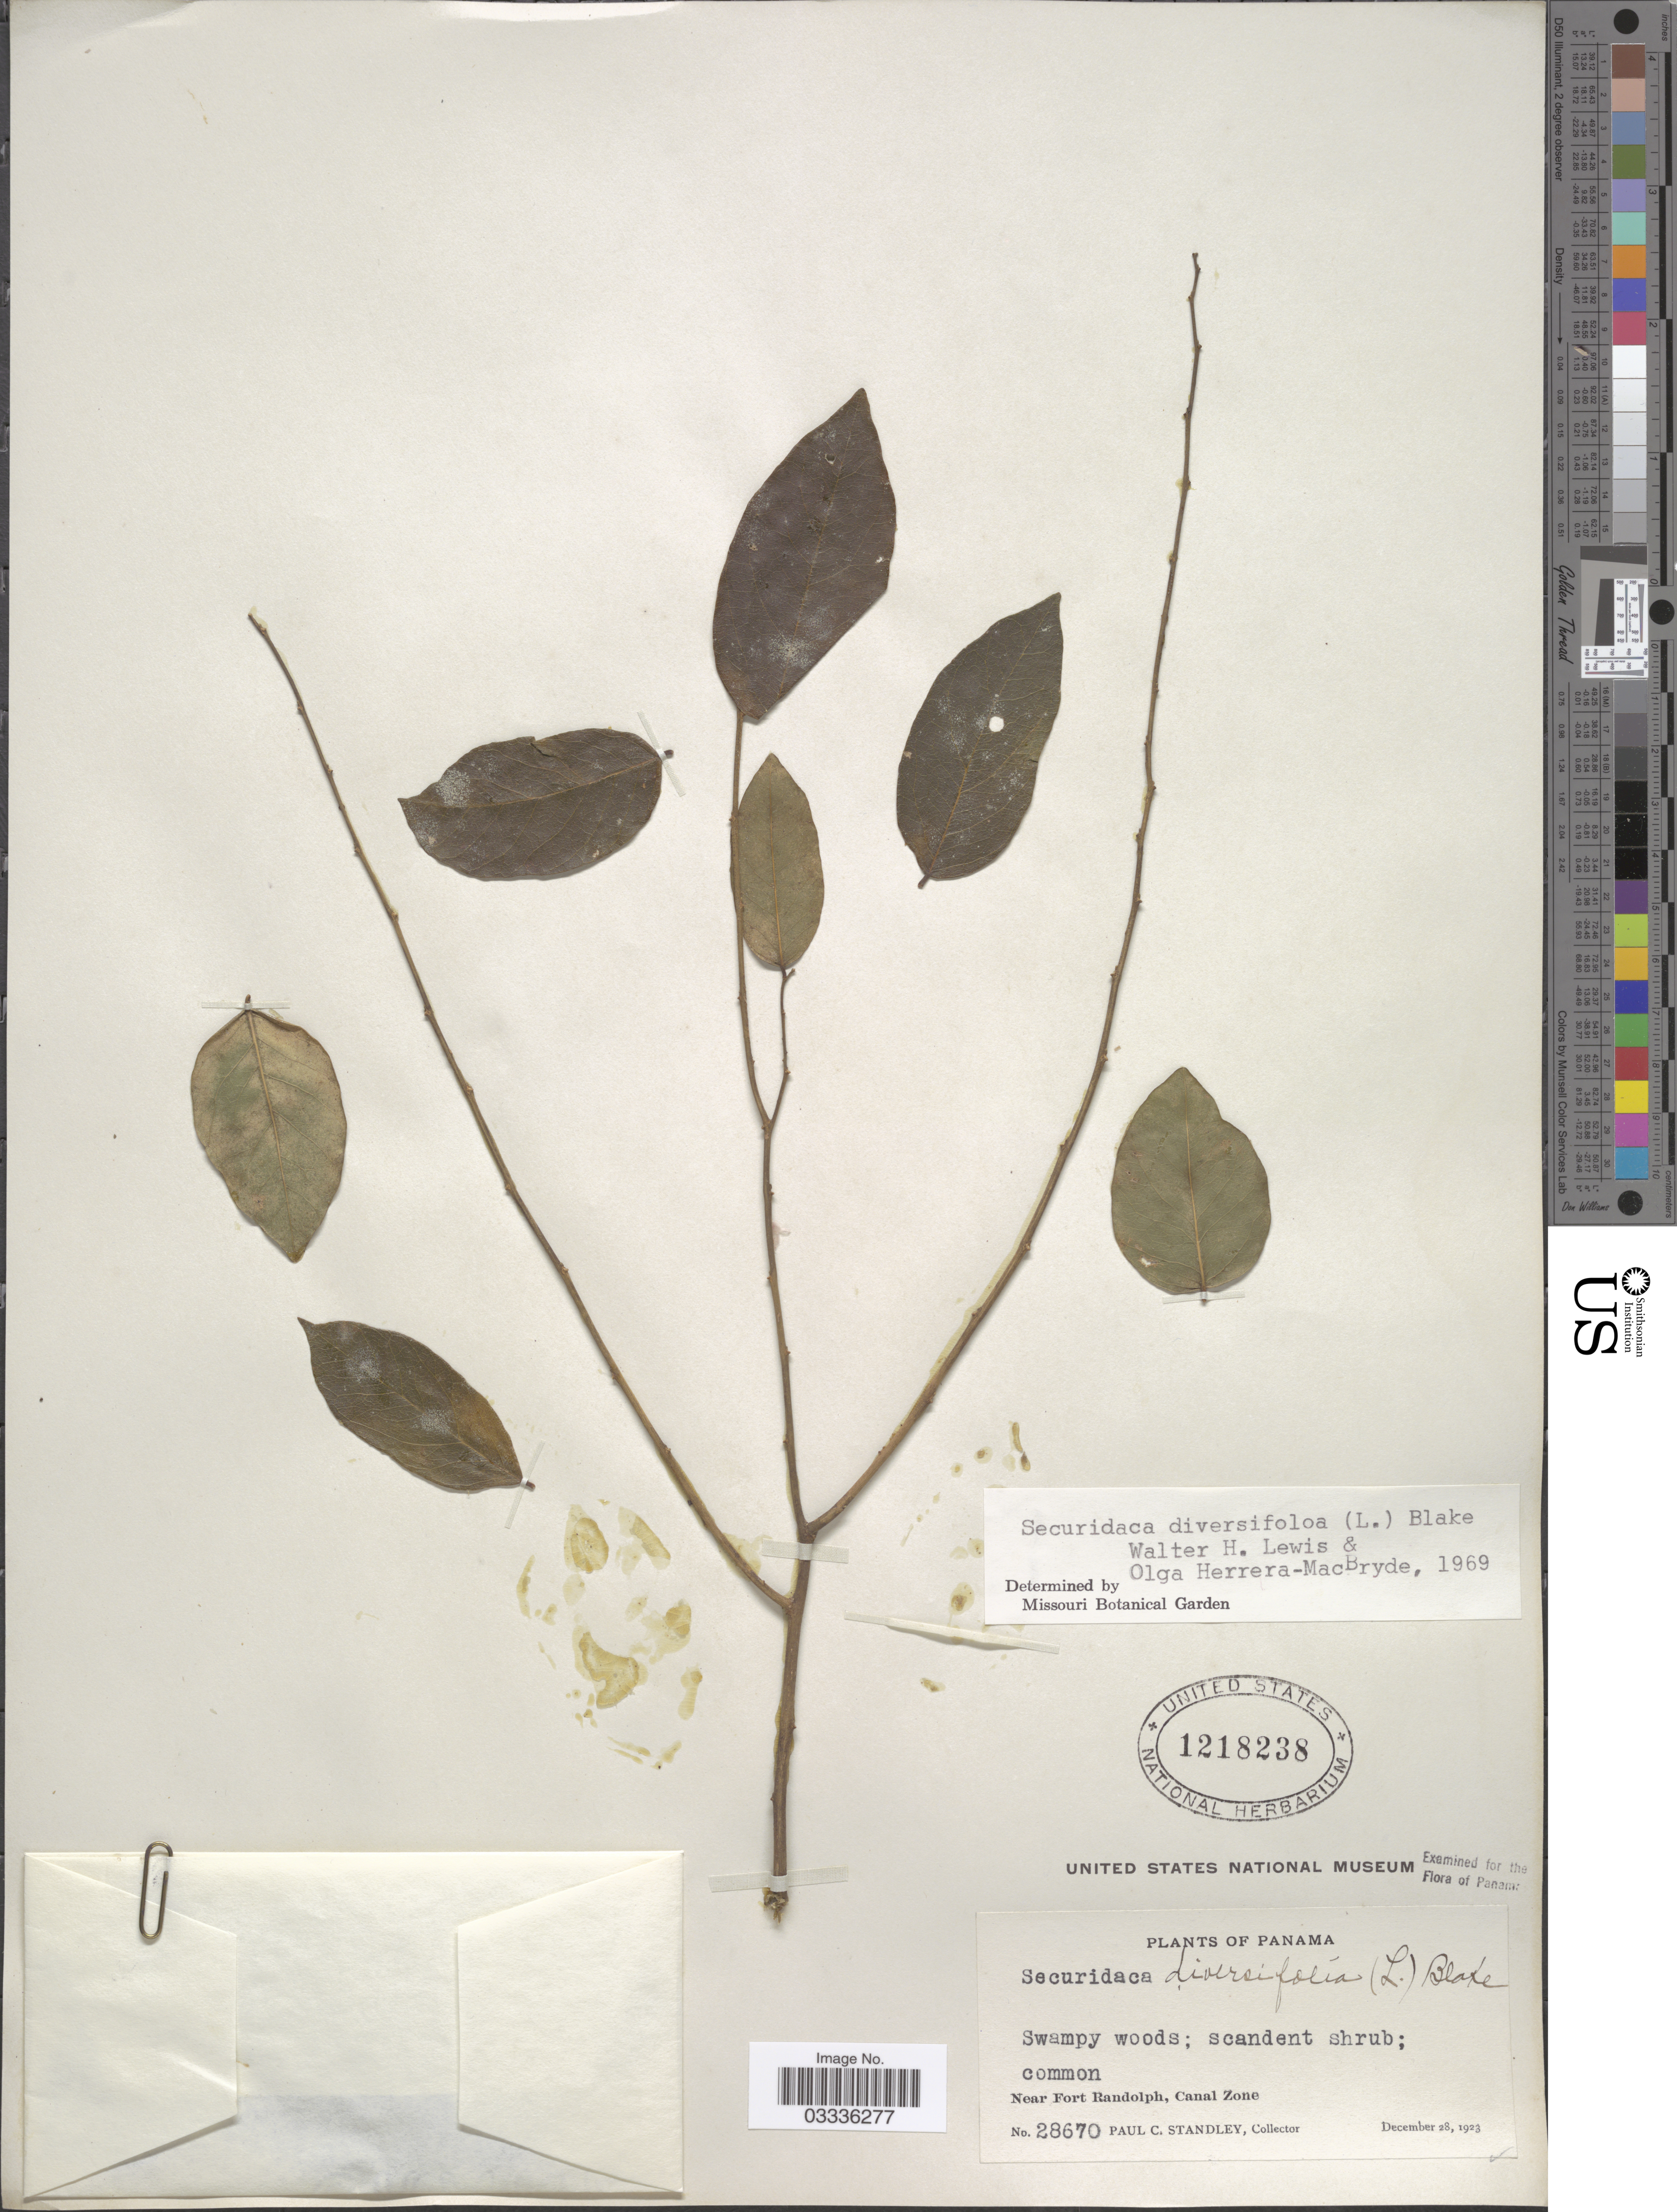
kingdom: Plantae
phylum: Tracheophyta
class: Magnoliopsida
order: Fabales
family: Polygalaceae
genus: Securidaca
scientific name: Securidaca diversifolia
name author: (L.) S.F. Blake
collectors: P. C. Standley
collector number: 28670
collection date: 1923-12-28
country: Panama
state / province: Colón / Panamá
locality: Near Fort Randolph, Canal Zone.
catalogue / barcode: US 1218238